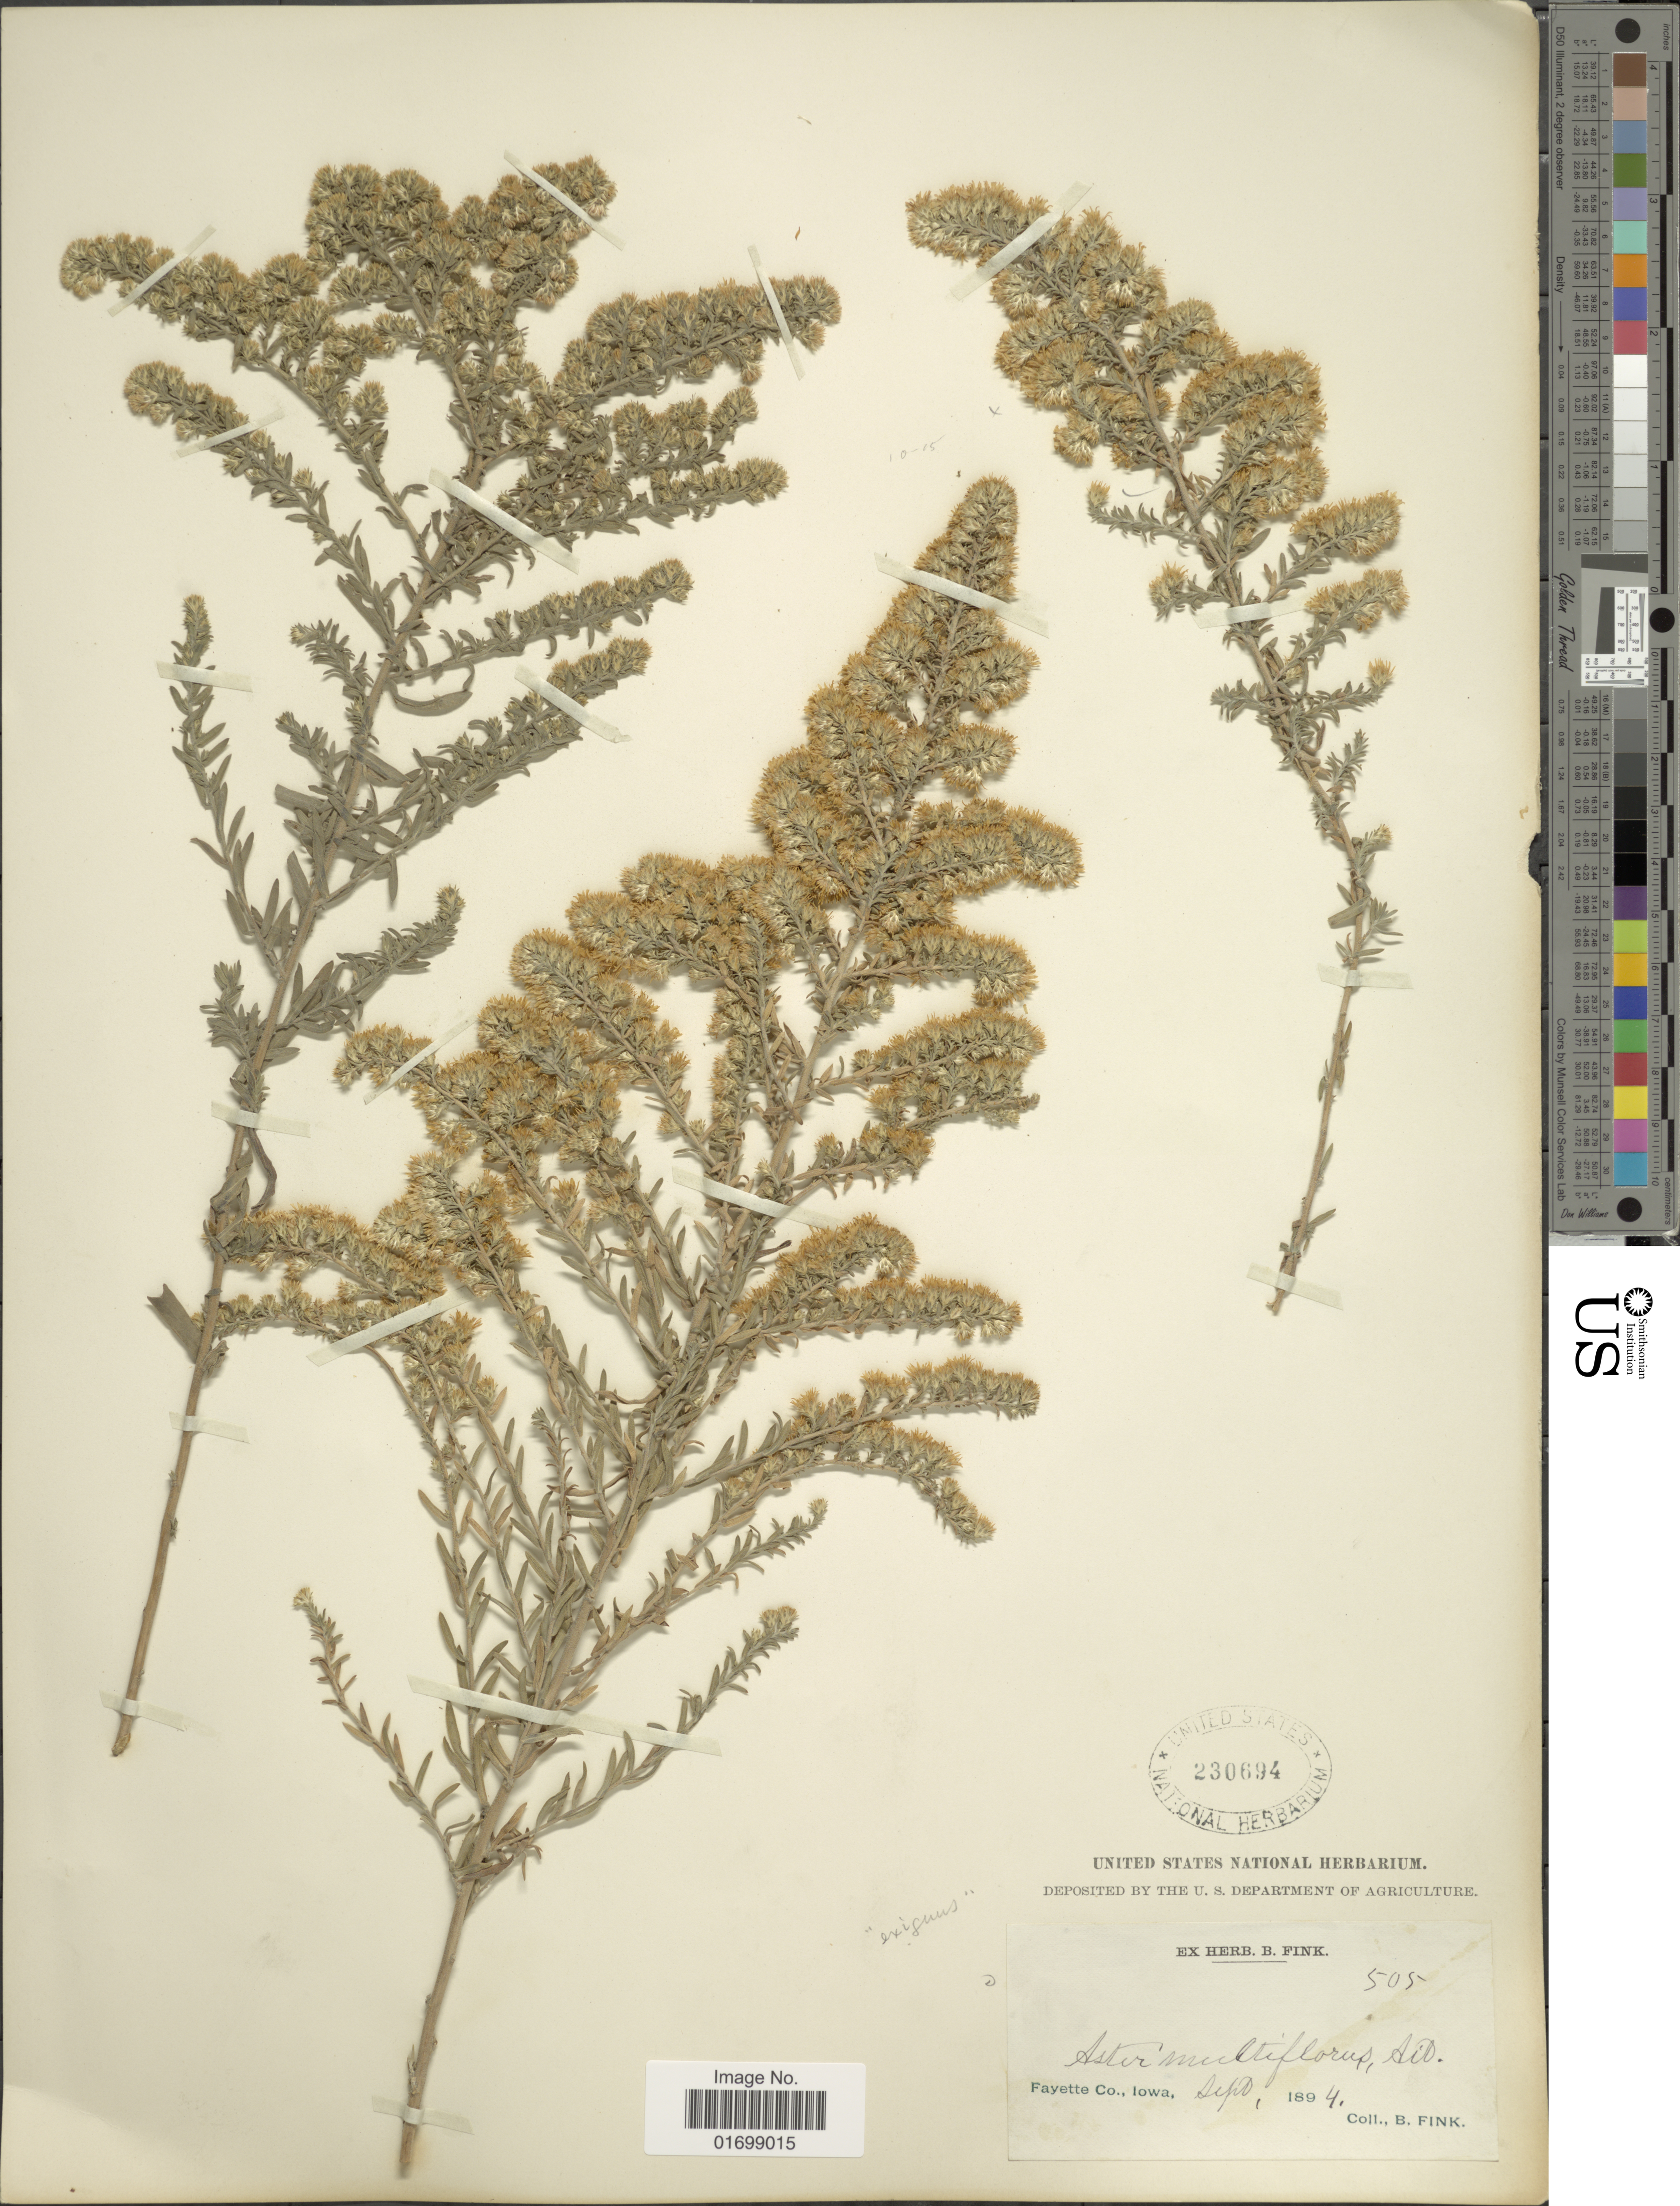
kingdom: Plantae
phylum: Tracheophyta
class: Magnoliopsida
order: Asterales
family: Asteraceae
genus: Symphyotrichum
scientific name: Symphyotrichum ericoides var. prostratum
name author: (Kuntze) G.L. Nesom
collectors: B. Fink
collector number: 505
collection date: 1894-09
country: United States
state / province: Iowa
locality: Fayette Co.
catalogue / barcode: US 230694